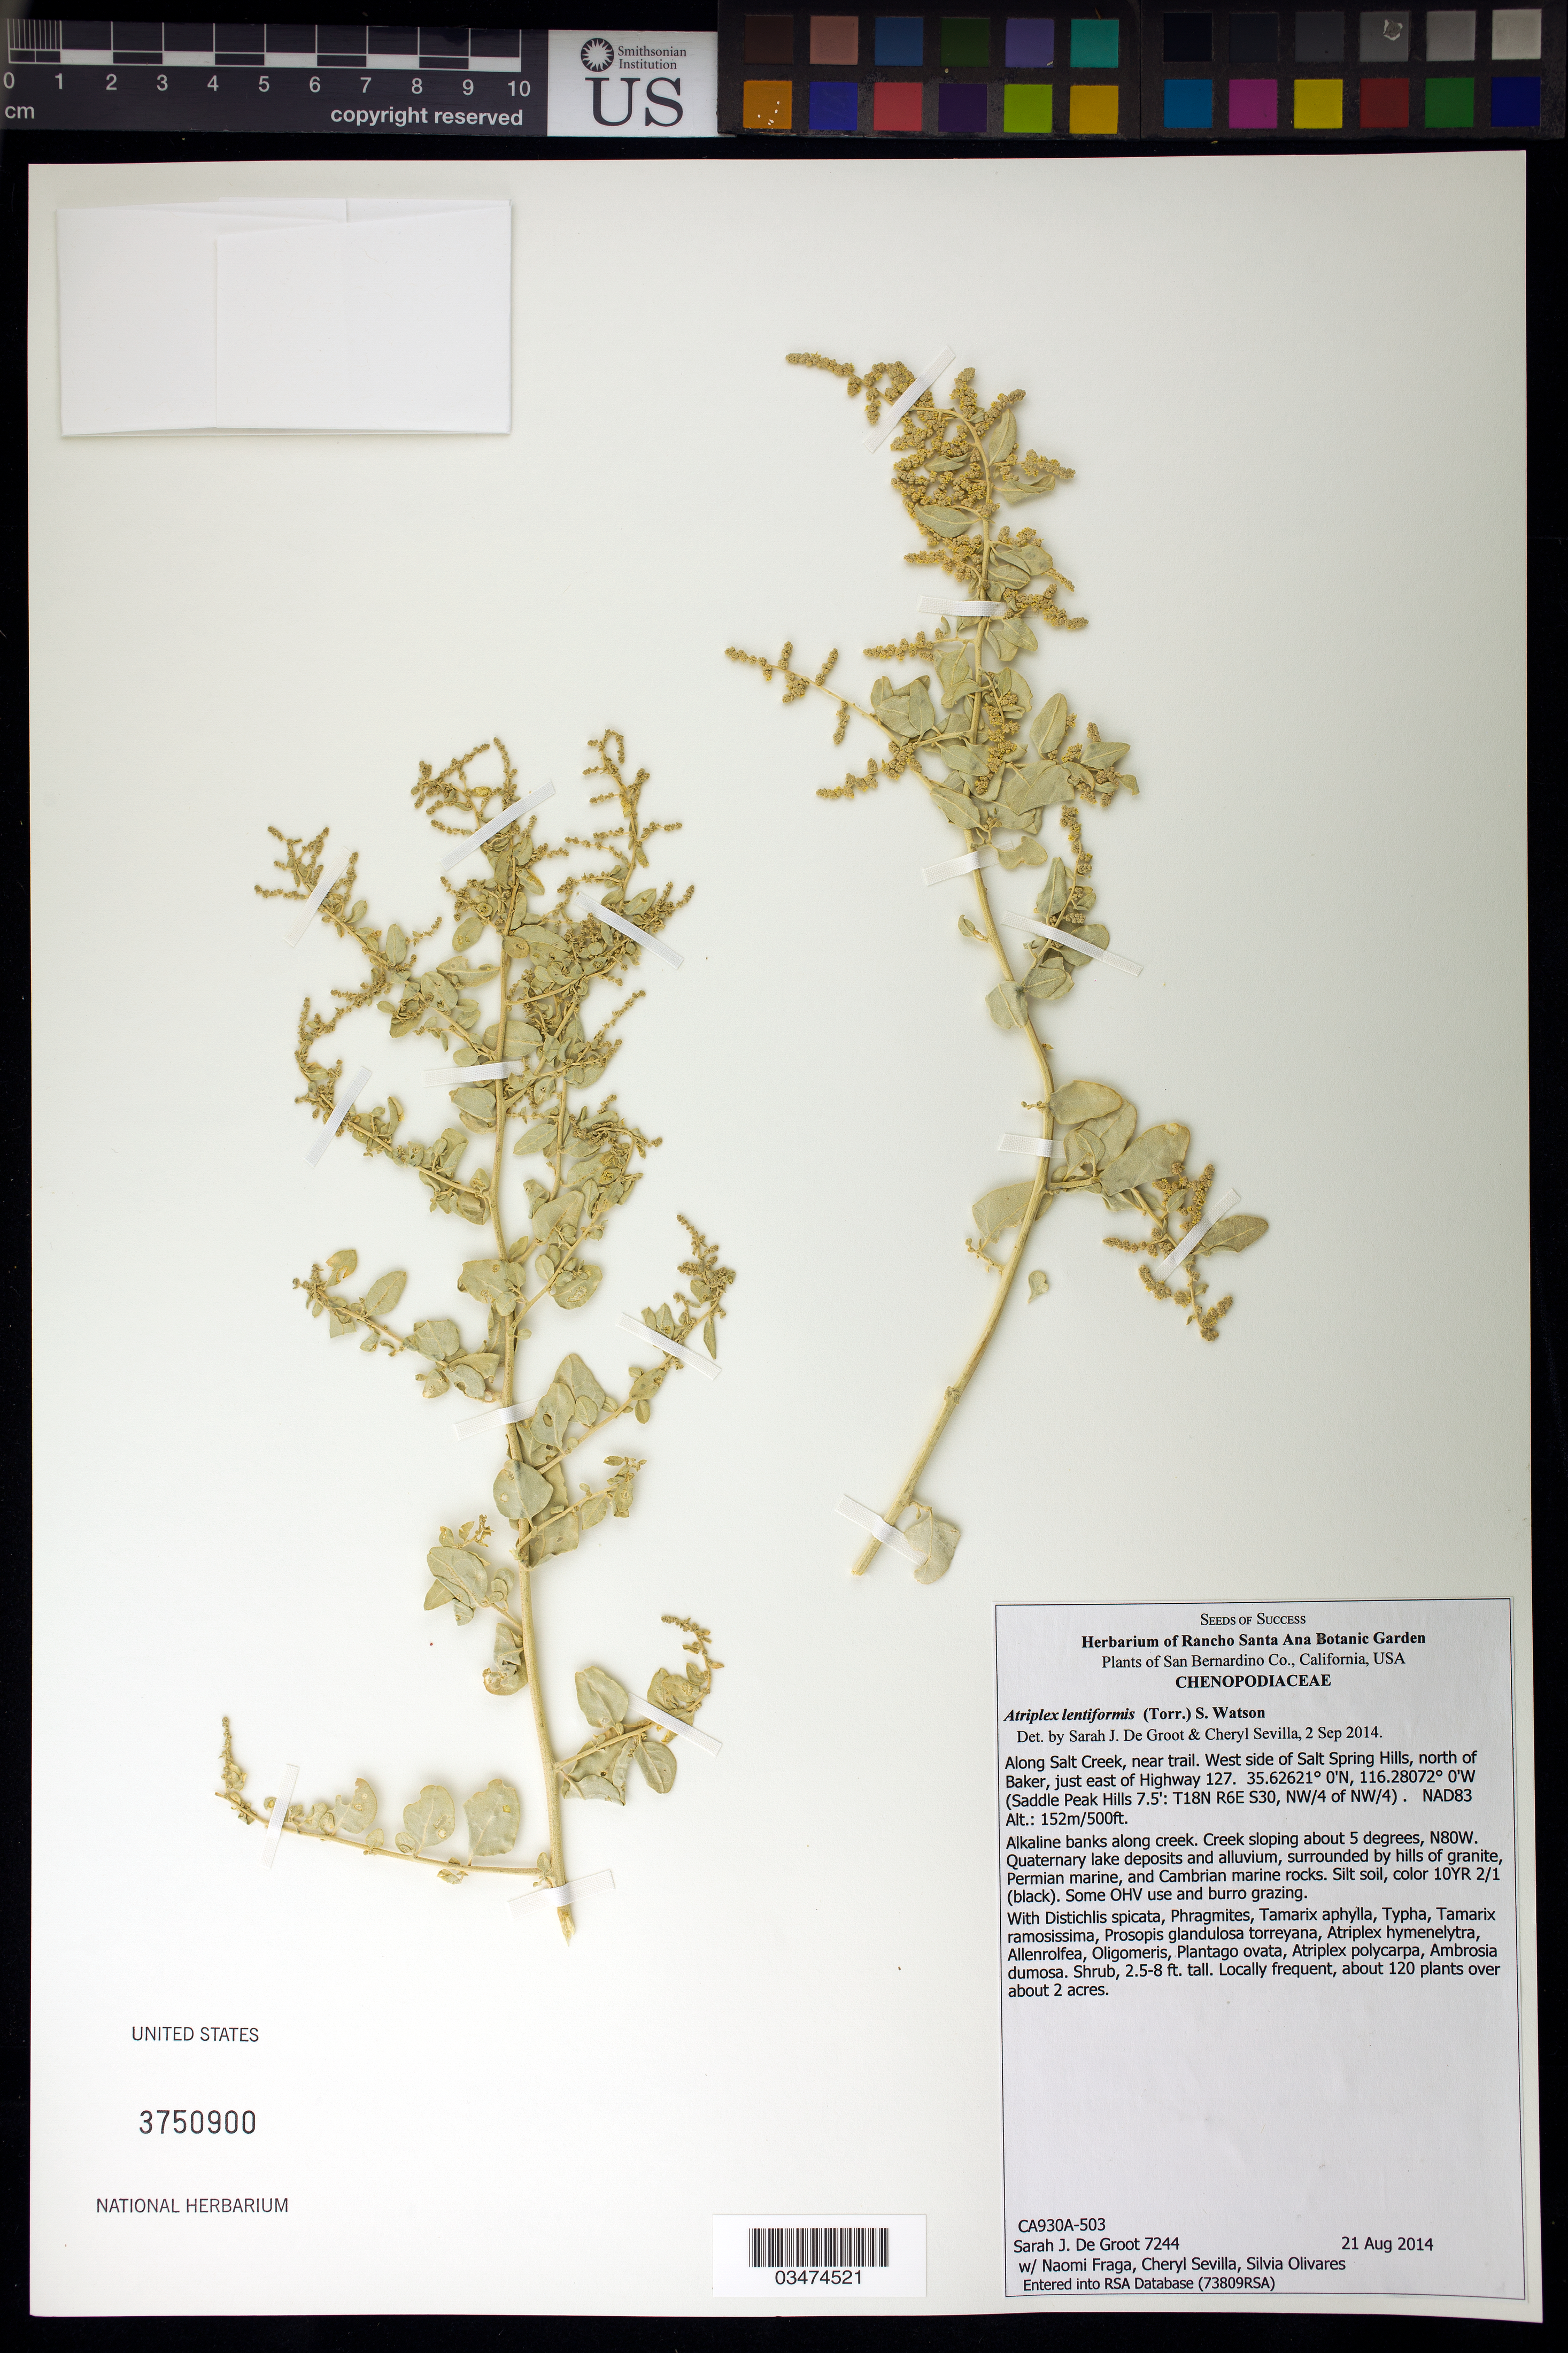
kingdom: Plantae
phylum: Tracheophyta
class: Magnoliopsida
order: Caryophyllales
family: Amaranthaceae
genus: Atriplex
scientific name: Atriplex lentiformis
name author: (Torr.) S. Watson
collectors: S. De Groot, C. Sevilla, N. Fraga & S. Olivares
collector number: CA930A-503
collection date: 2014-08-21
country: United States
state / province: California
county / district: San Bernardino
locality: Along Salt Creek, near trail. W side of Salt Spring Hills, N of Baker, E of Hwy 127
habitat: Silt soil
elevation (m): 152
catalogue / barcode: US 3750900